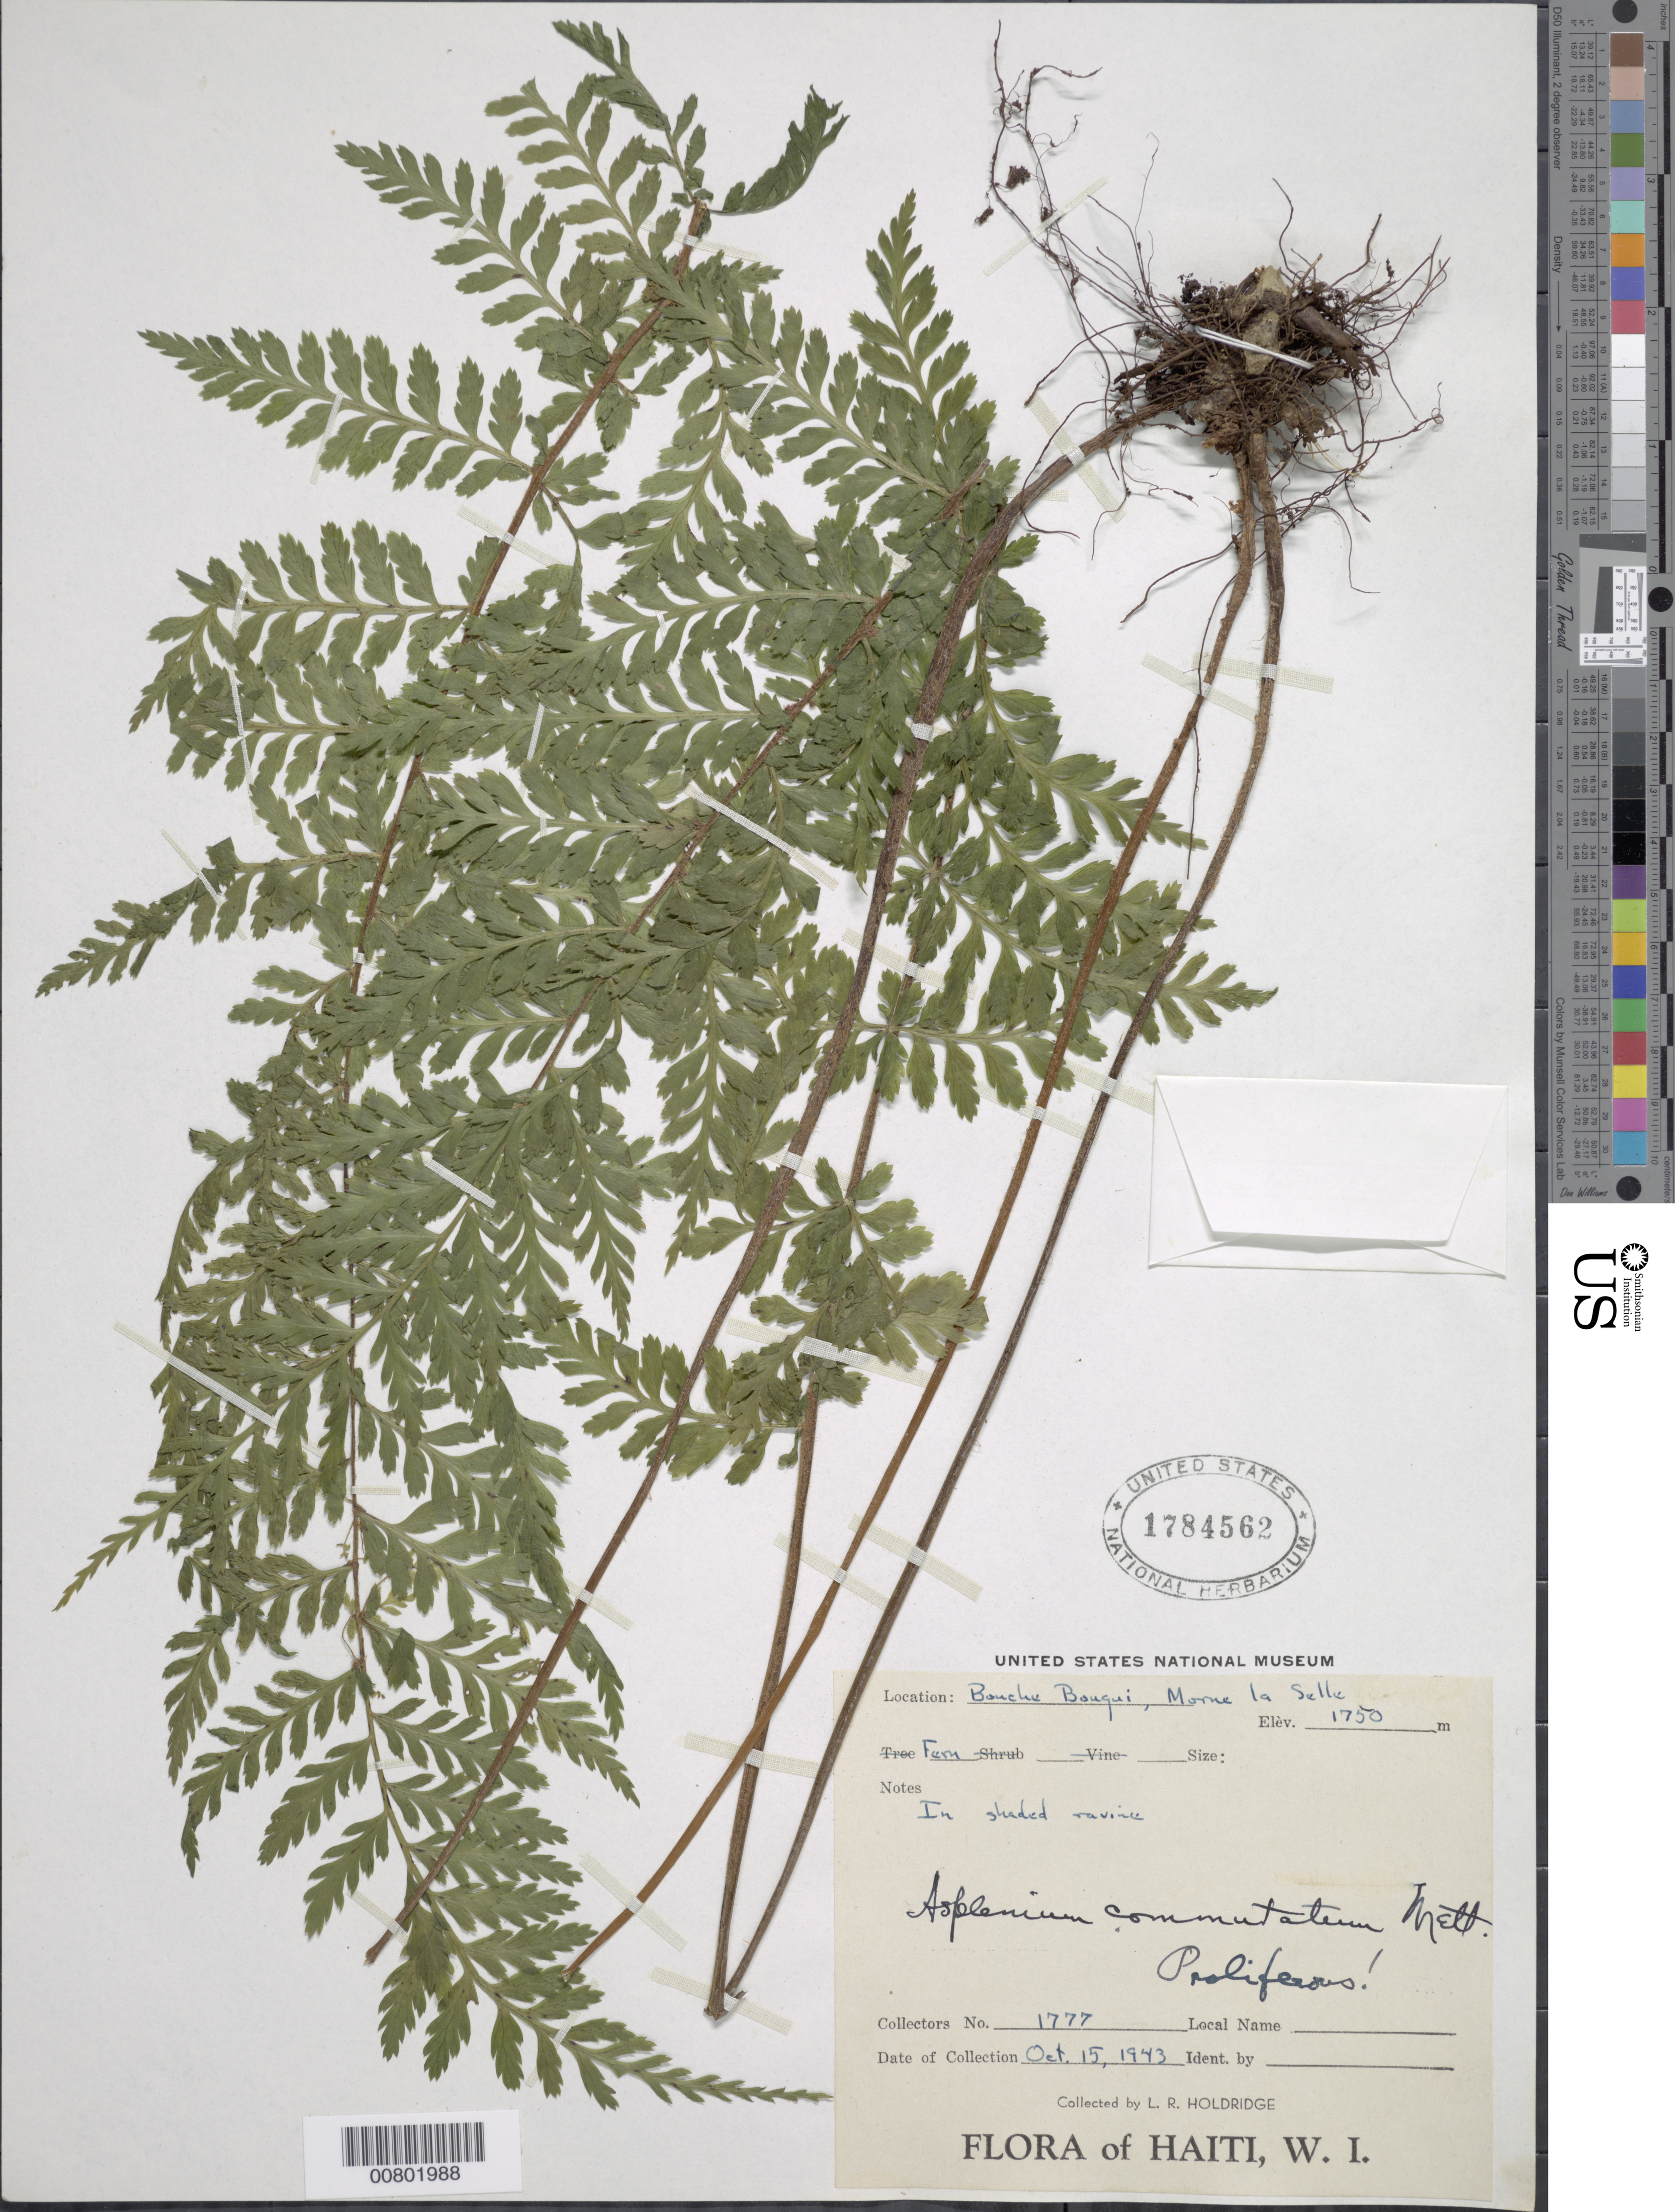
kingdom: Plantae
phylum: Tracheophyta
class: Polypodiopsida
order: Polypodiales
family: Aspleniaceae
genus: Asplenium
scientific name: Asplenium commutatum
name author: Mett. ex Kuhn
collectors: L. Holdridge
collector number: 1777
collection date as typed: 15 Oct 1943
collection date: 1943-10-15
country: Haiti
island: Hispaniola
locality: Bouche Bouqui, Morne La Selle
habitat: Shaded ravine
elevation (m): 1750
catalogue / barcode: US 1784562